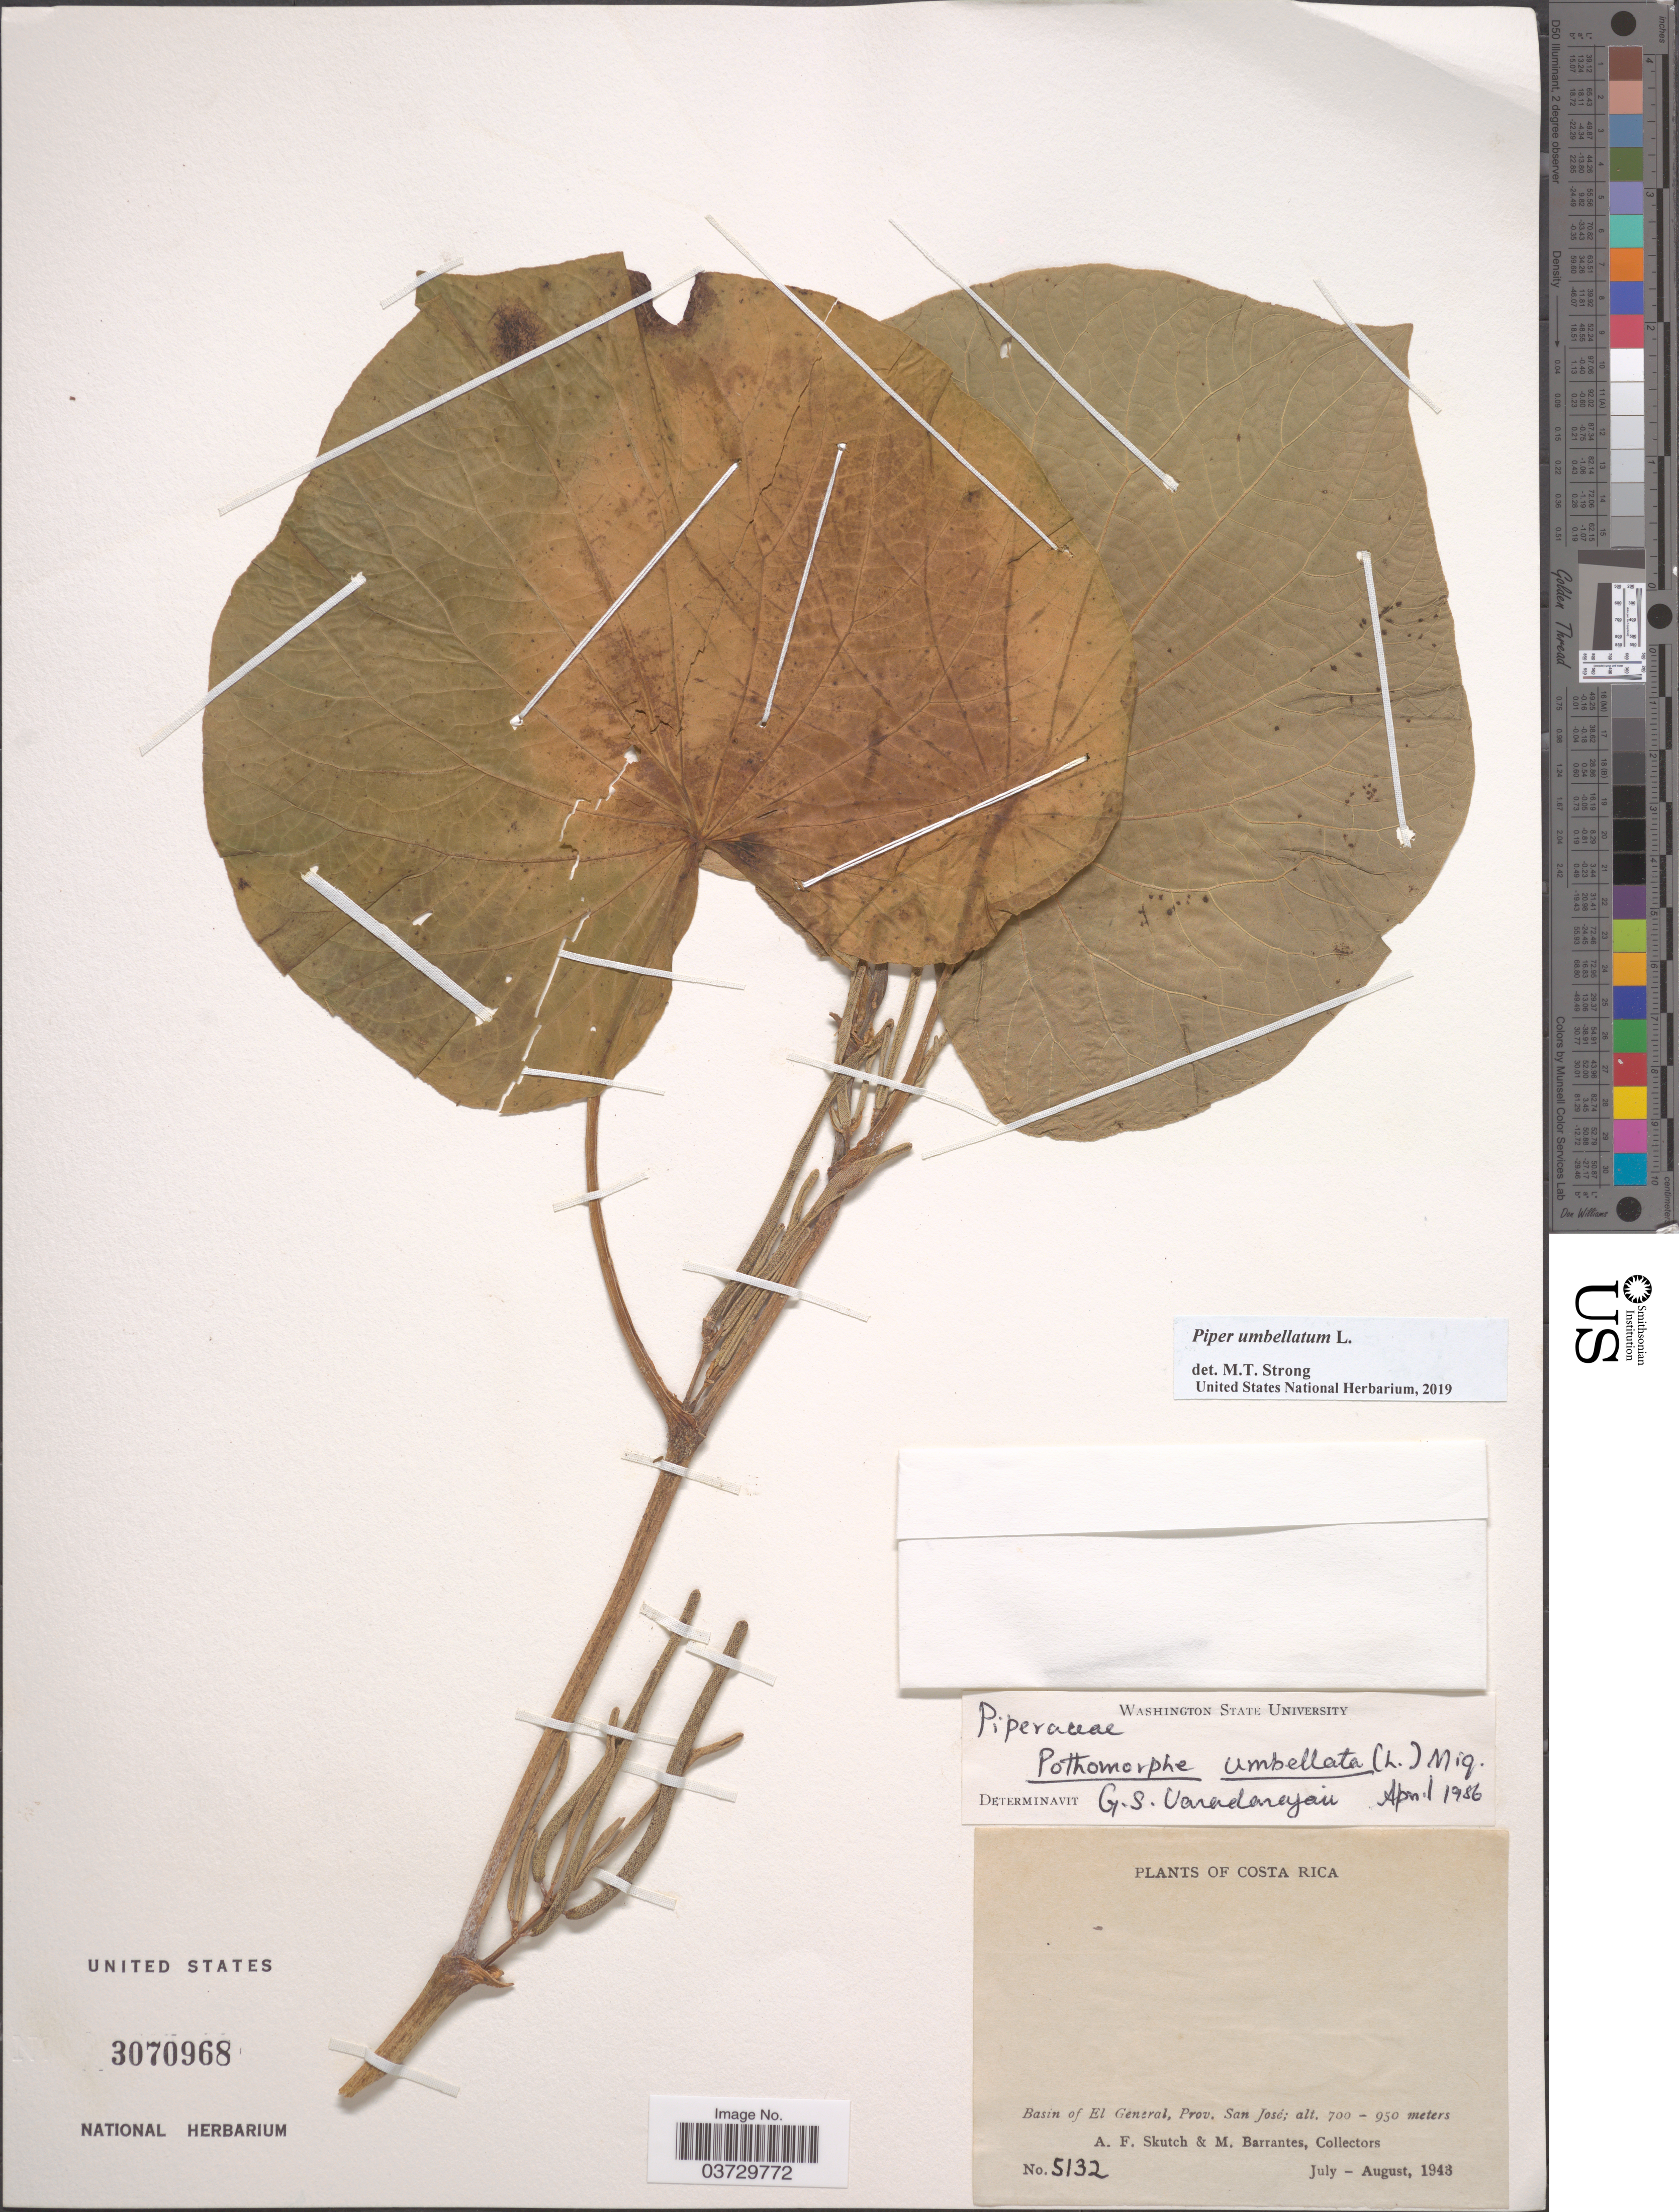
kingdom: Plantae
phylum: Tracheophyta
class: Magnoliopsida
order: Piperales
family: Piperaceae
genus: Piper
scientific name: Piper umbellatum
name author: L.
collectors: A. F. Skutch & M. Barrantes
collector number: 5132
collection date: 1943-07/1943-08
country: Costa Rica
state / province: San José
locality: Basin of El General.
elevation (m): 700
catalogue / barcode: US 3070968